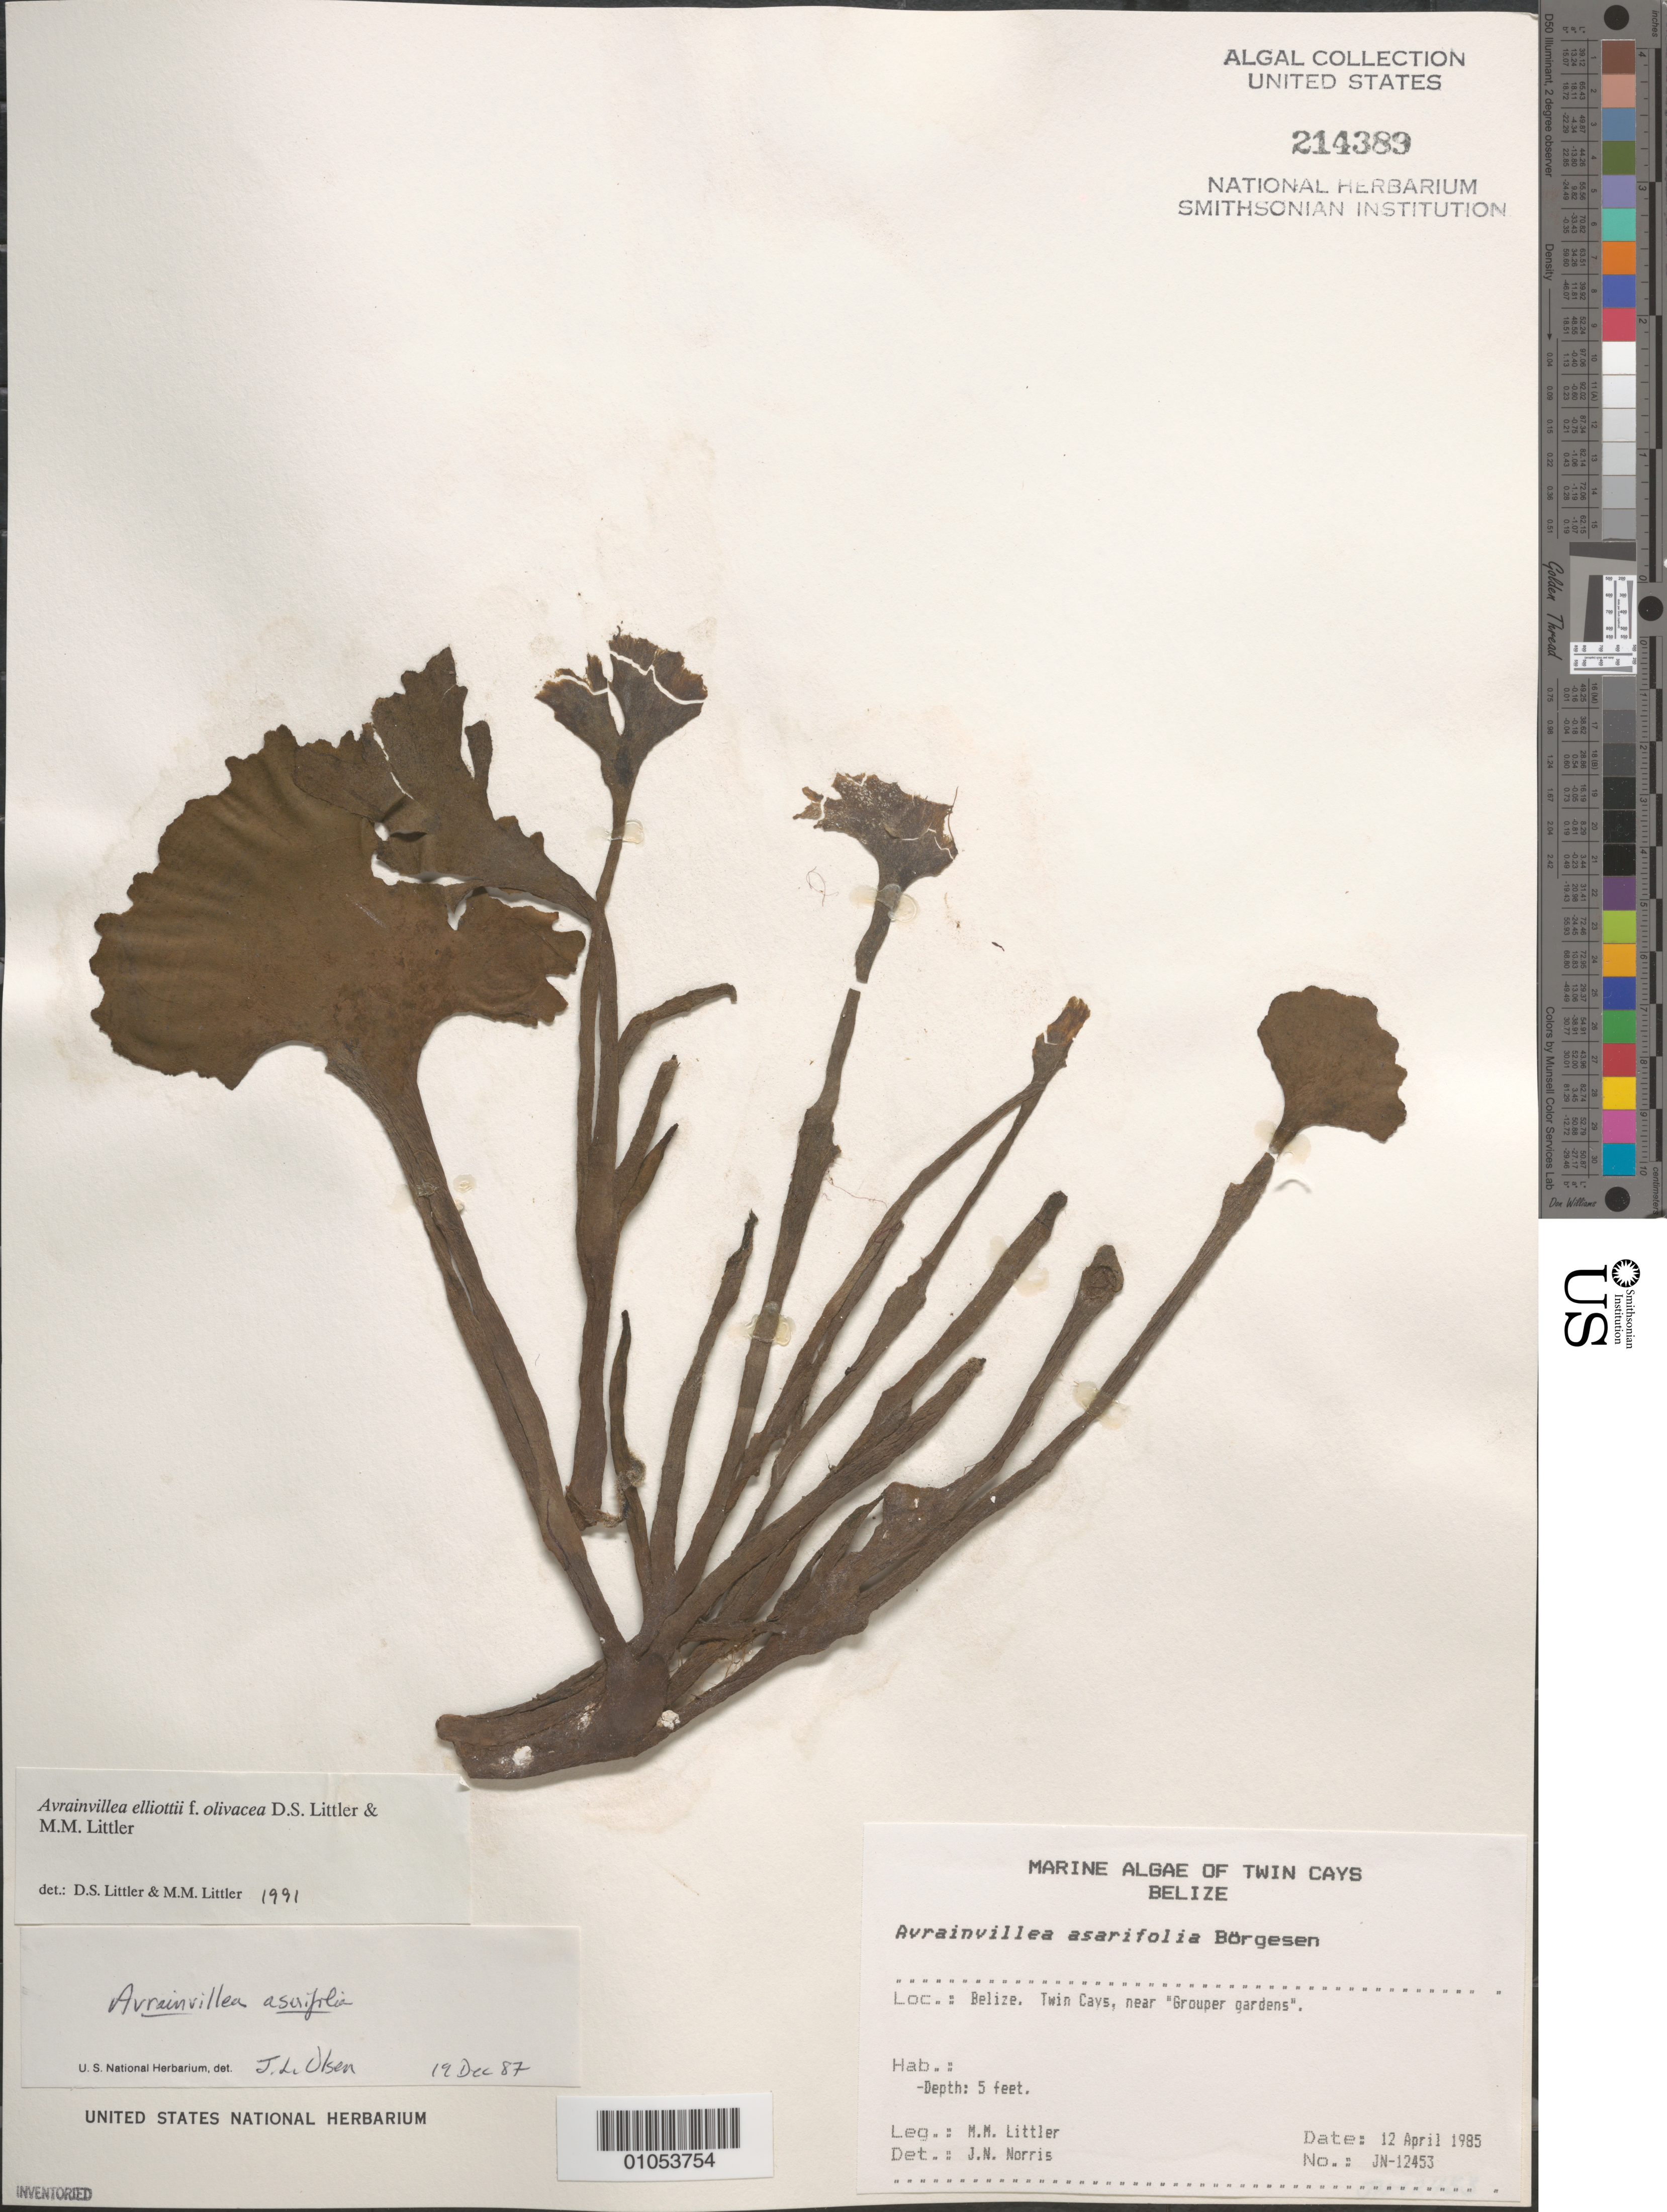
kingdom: Plantae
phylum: Chlorophyta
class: Ulvophyceae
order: Bryopsidales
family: Dichotomosiphonaceae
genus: Avrainvillea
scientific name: Avrainvillea elliottii f. olivacea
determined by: Littler, D. S.; Littler, M. M.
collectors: M. M. Littler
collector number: JN-12453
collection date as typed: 12 Apr 1985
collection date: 1985-04-12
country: Belize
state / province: Stann Creek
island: Twin Cays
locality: Near Grouper Gardens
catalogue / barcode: US 214389